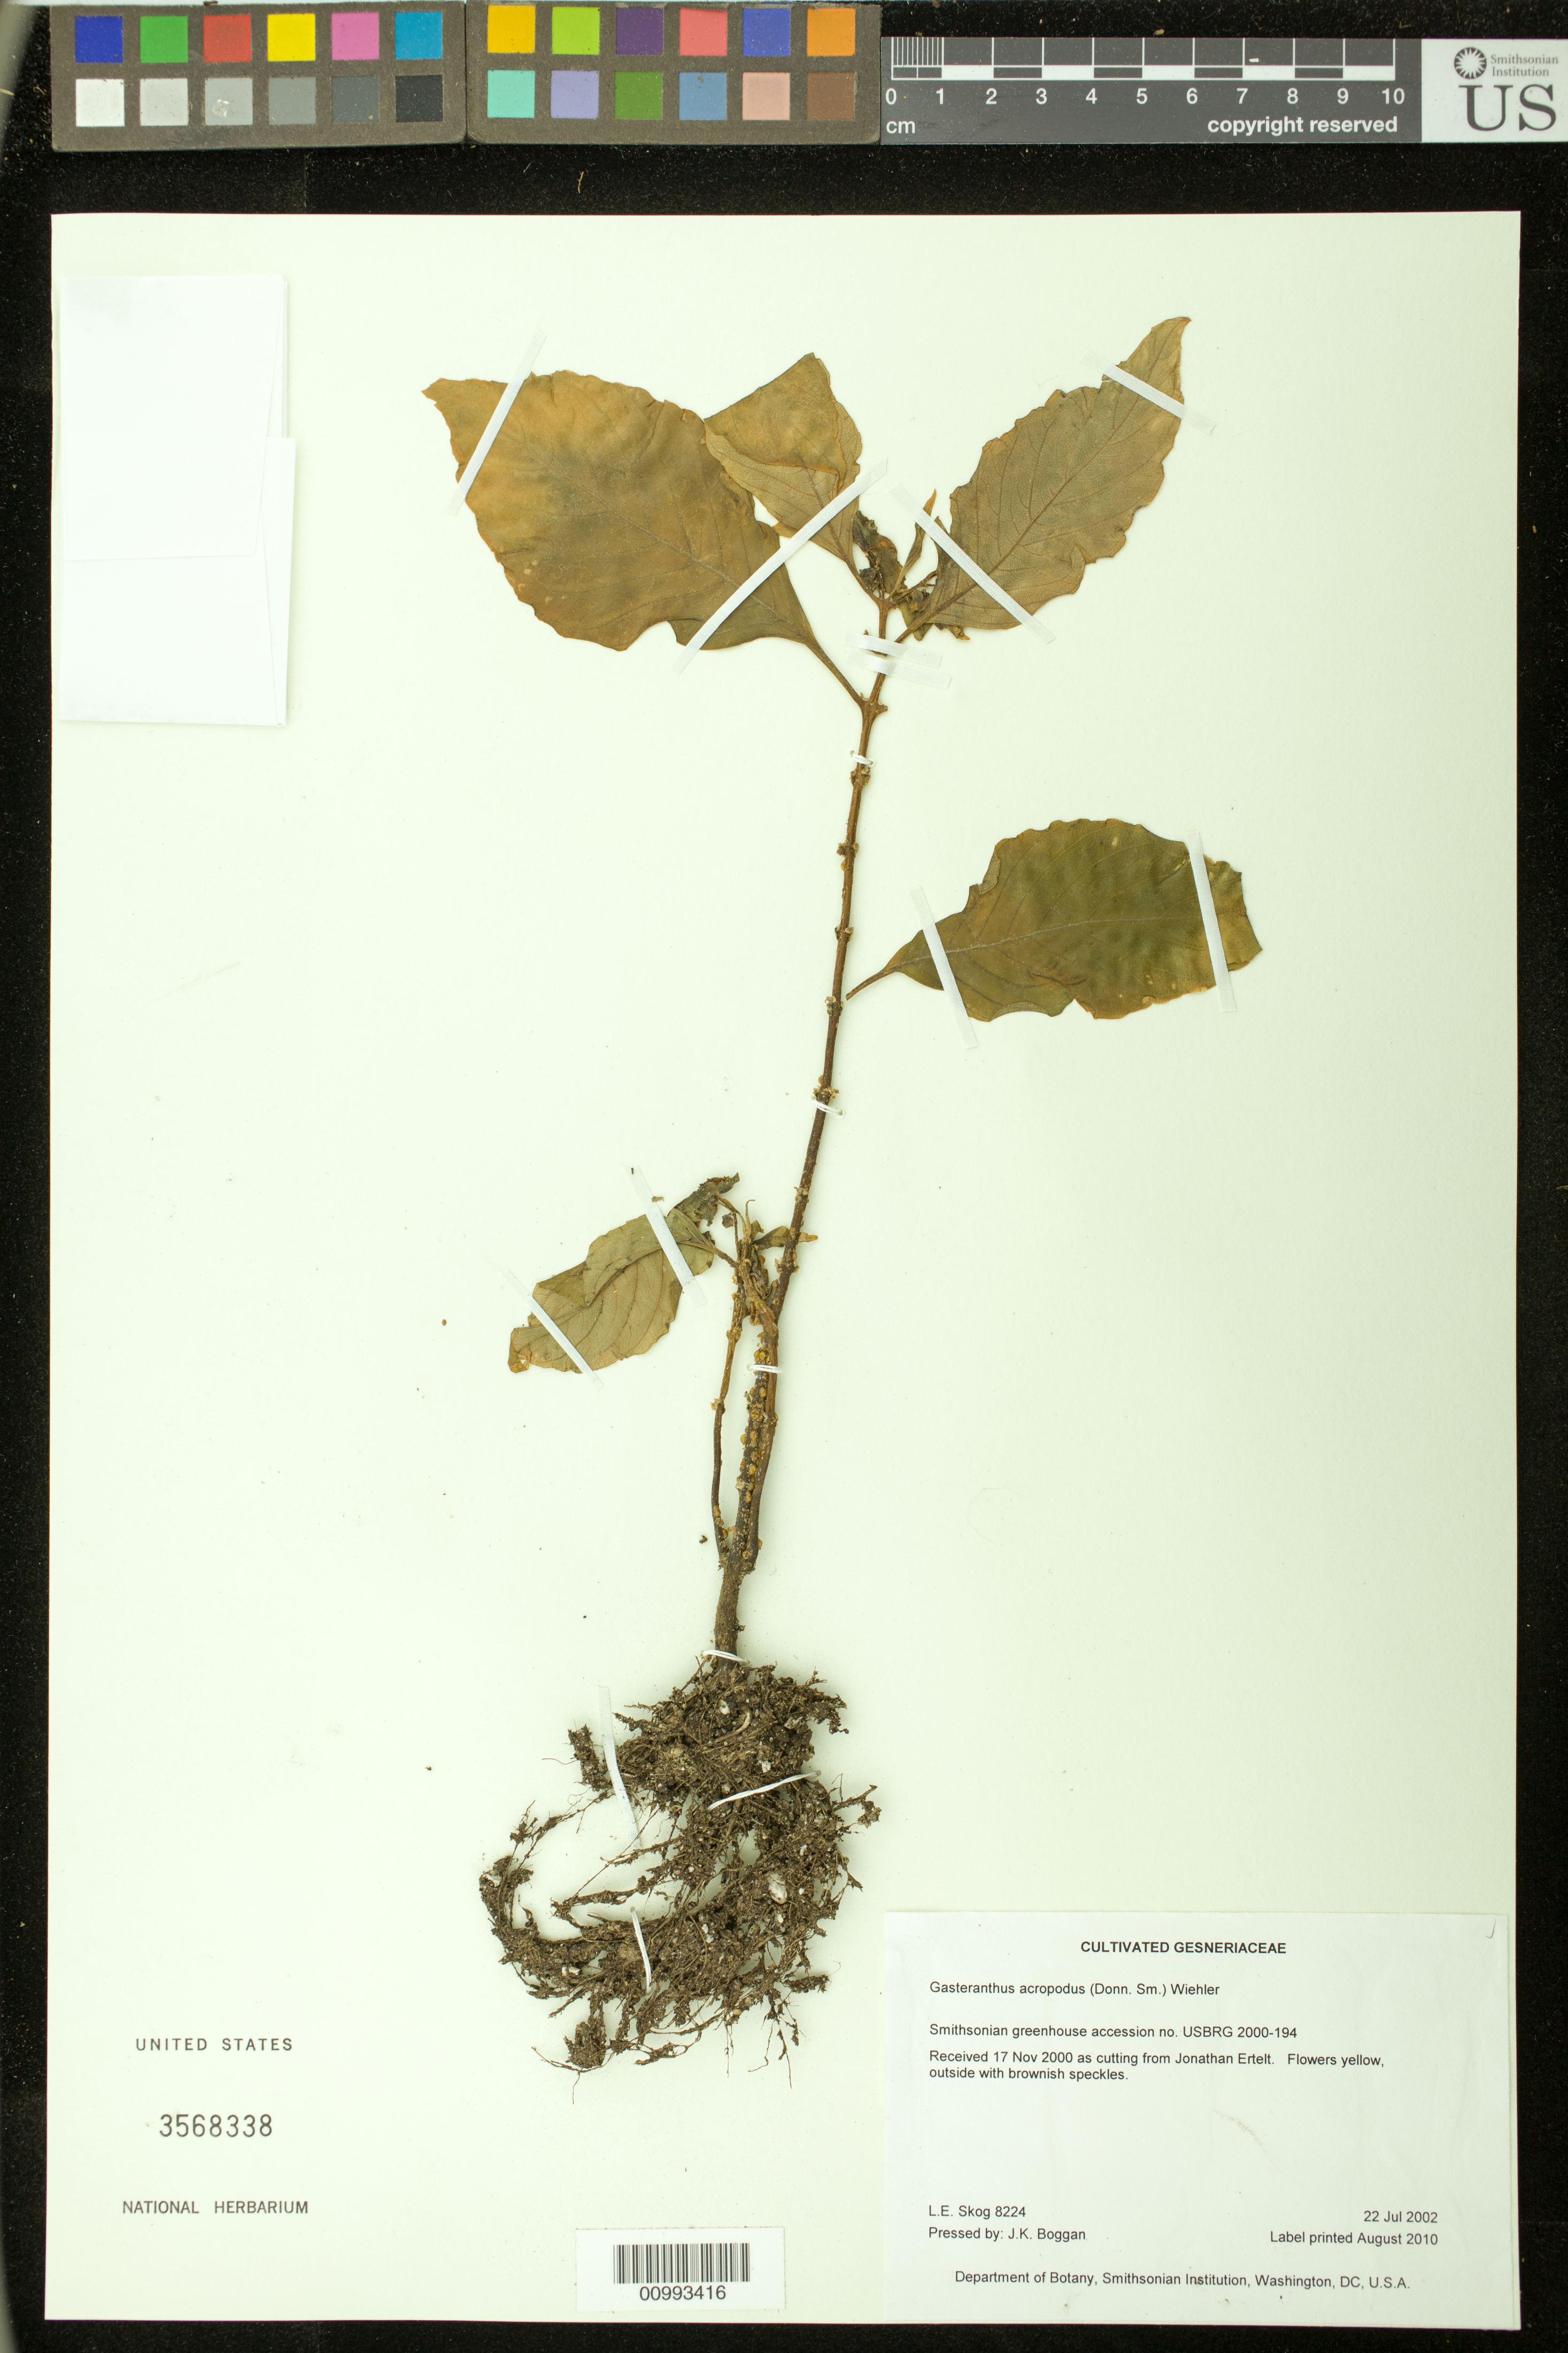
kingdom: Plantae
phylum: Tracheophyta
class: Magnoliopsida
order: Lamiales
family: Gesneriaceae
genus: Gasteranthus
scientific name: Gasteranthus acropodus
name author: (Donn. Sm.) Wiehler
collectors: L. E. Skog & J. K. Boggan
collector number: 8224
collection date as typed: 22 Jul 2002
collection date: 2002-07-22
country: United States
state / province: District of Columbia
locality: Department of Botany, Smithsonian Institution, Washington, DC, U.S.A.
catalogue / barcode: US 3568338